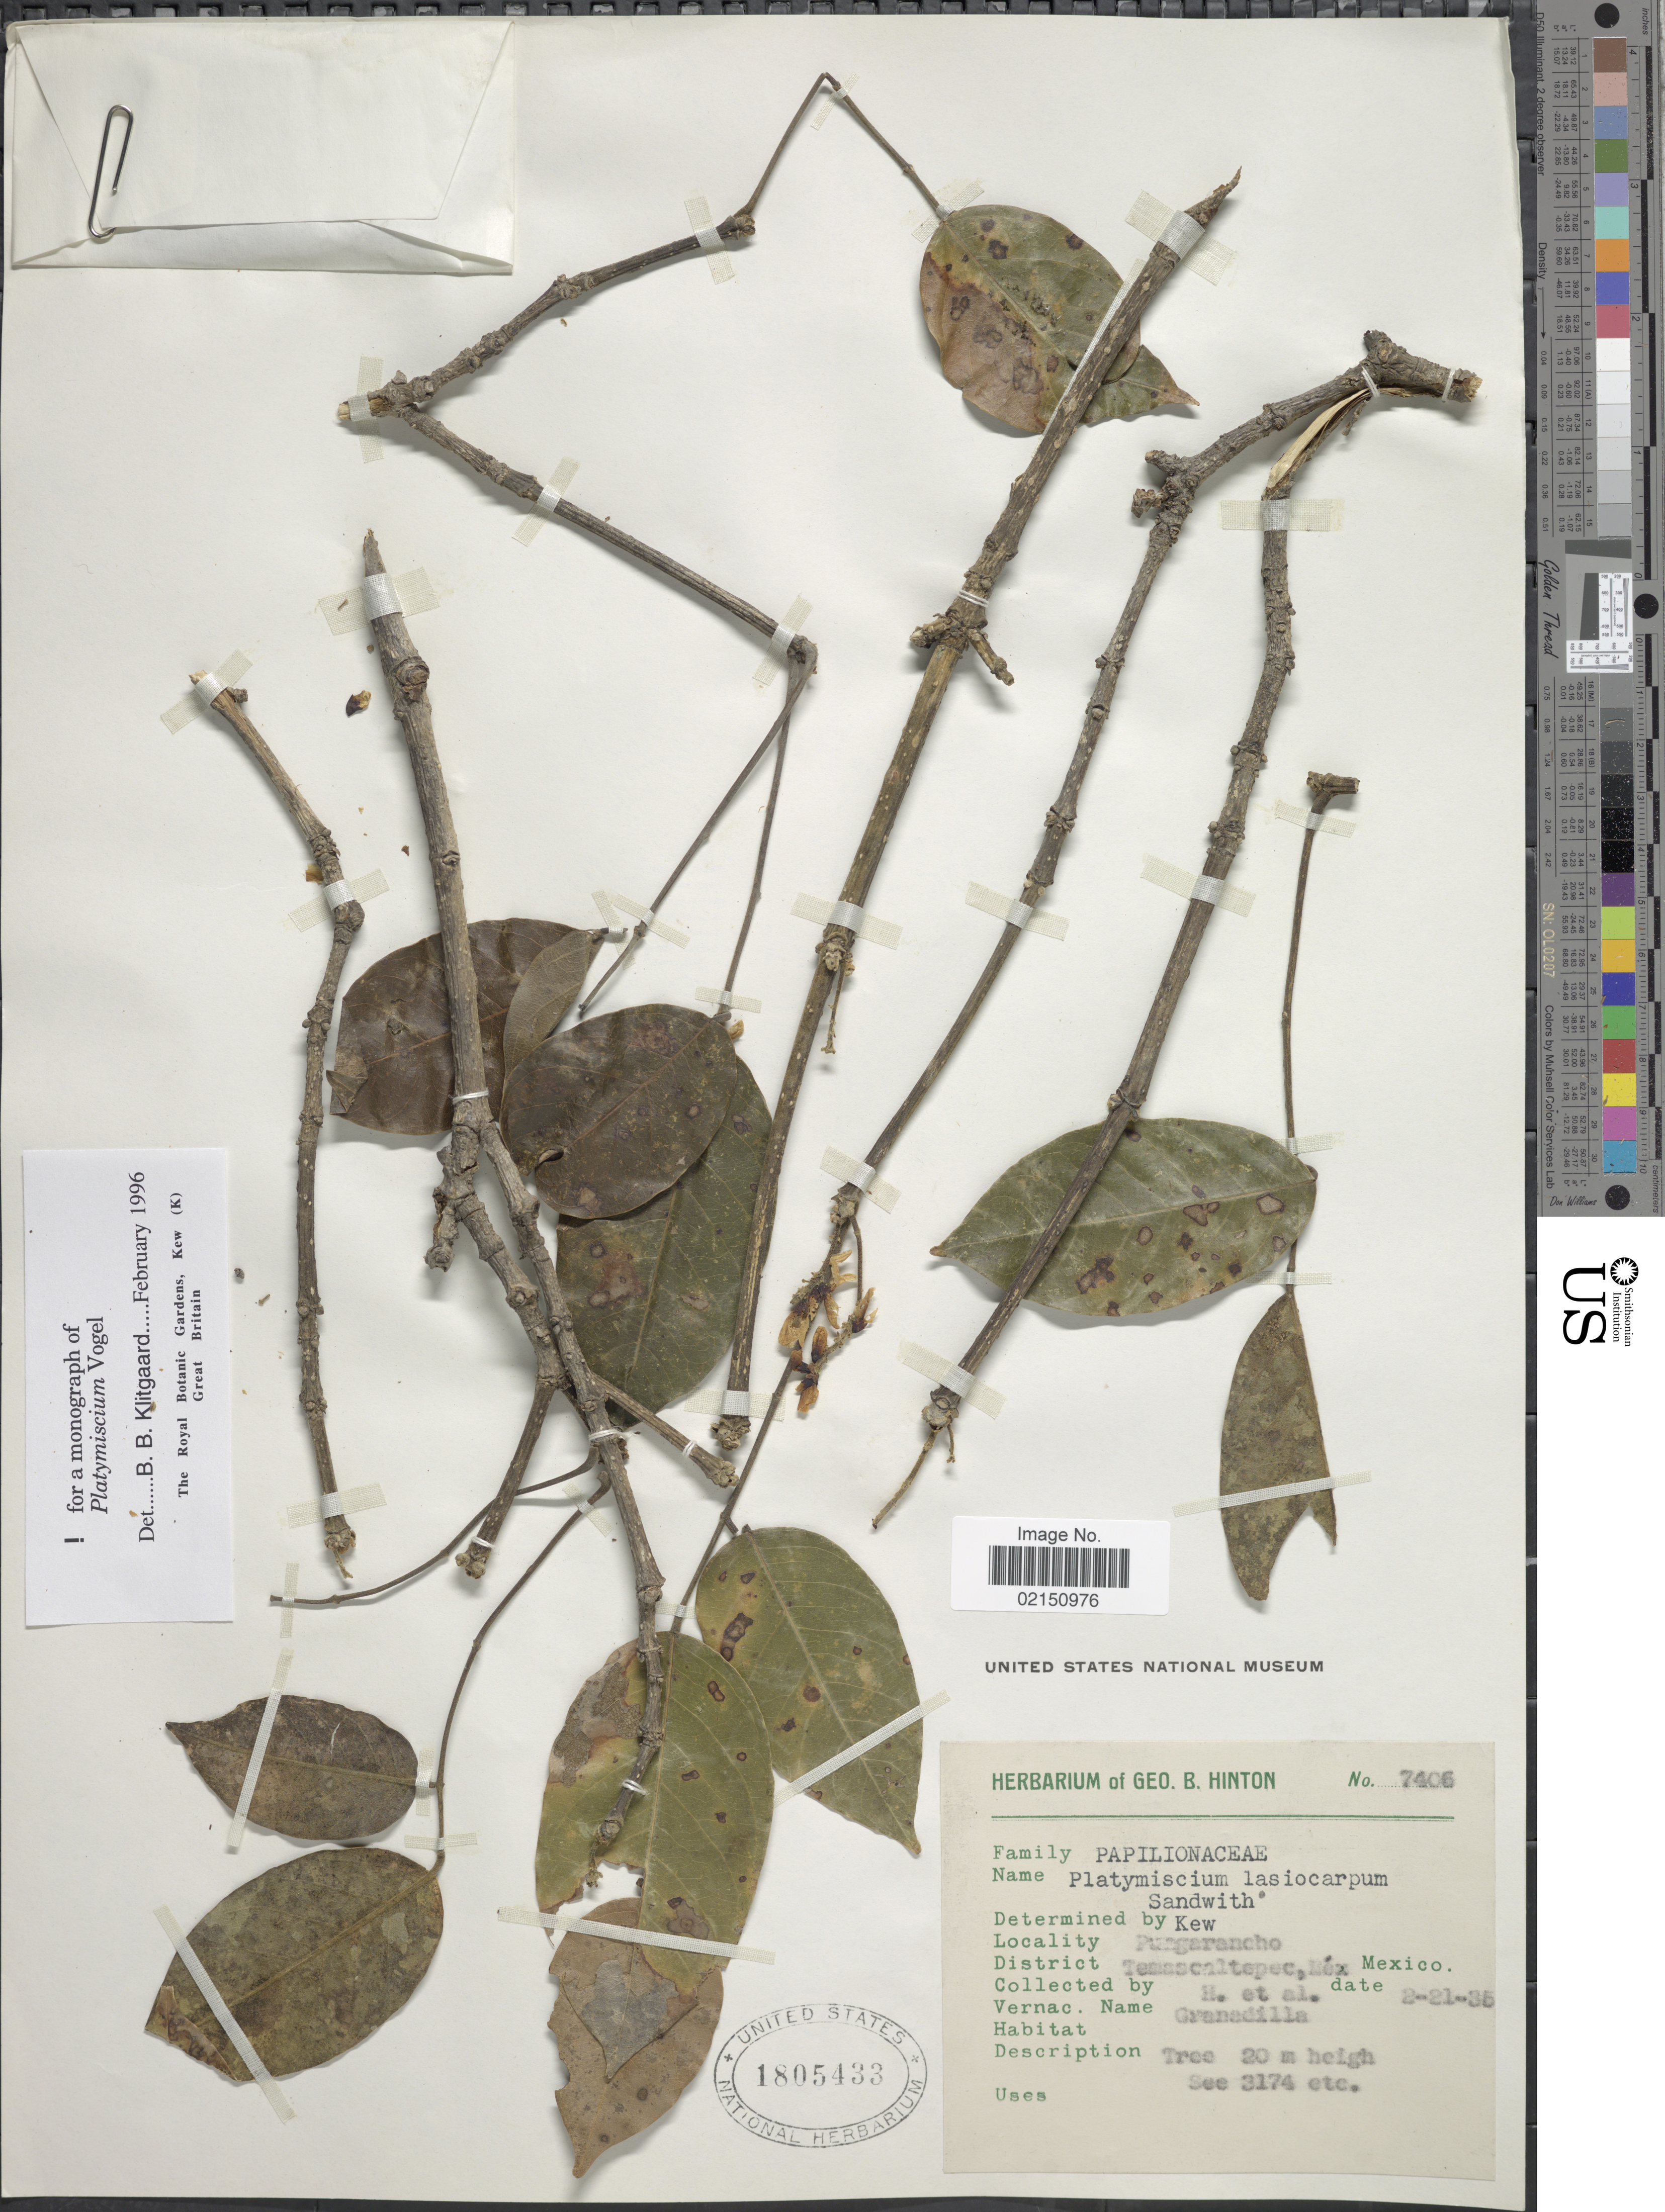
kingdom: Plantae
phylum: Tracheophyta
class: Magnoliopsida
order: Fabales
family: Fabaceae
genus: Platymiscium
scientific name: Platymiscium lasiocarpum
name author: Sandwith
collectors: G. B. Hinton & et al.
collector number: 7406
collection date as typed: Transcribed d/m/y: 21/2/35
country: Mexico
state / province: México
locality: Pungarancho, District Temascaltepec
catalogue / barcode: US 1805433